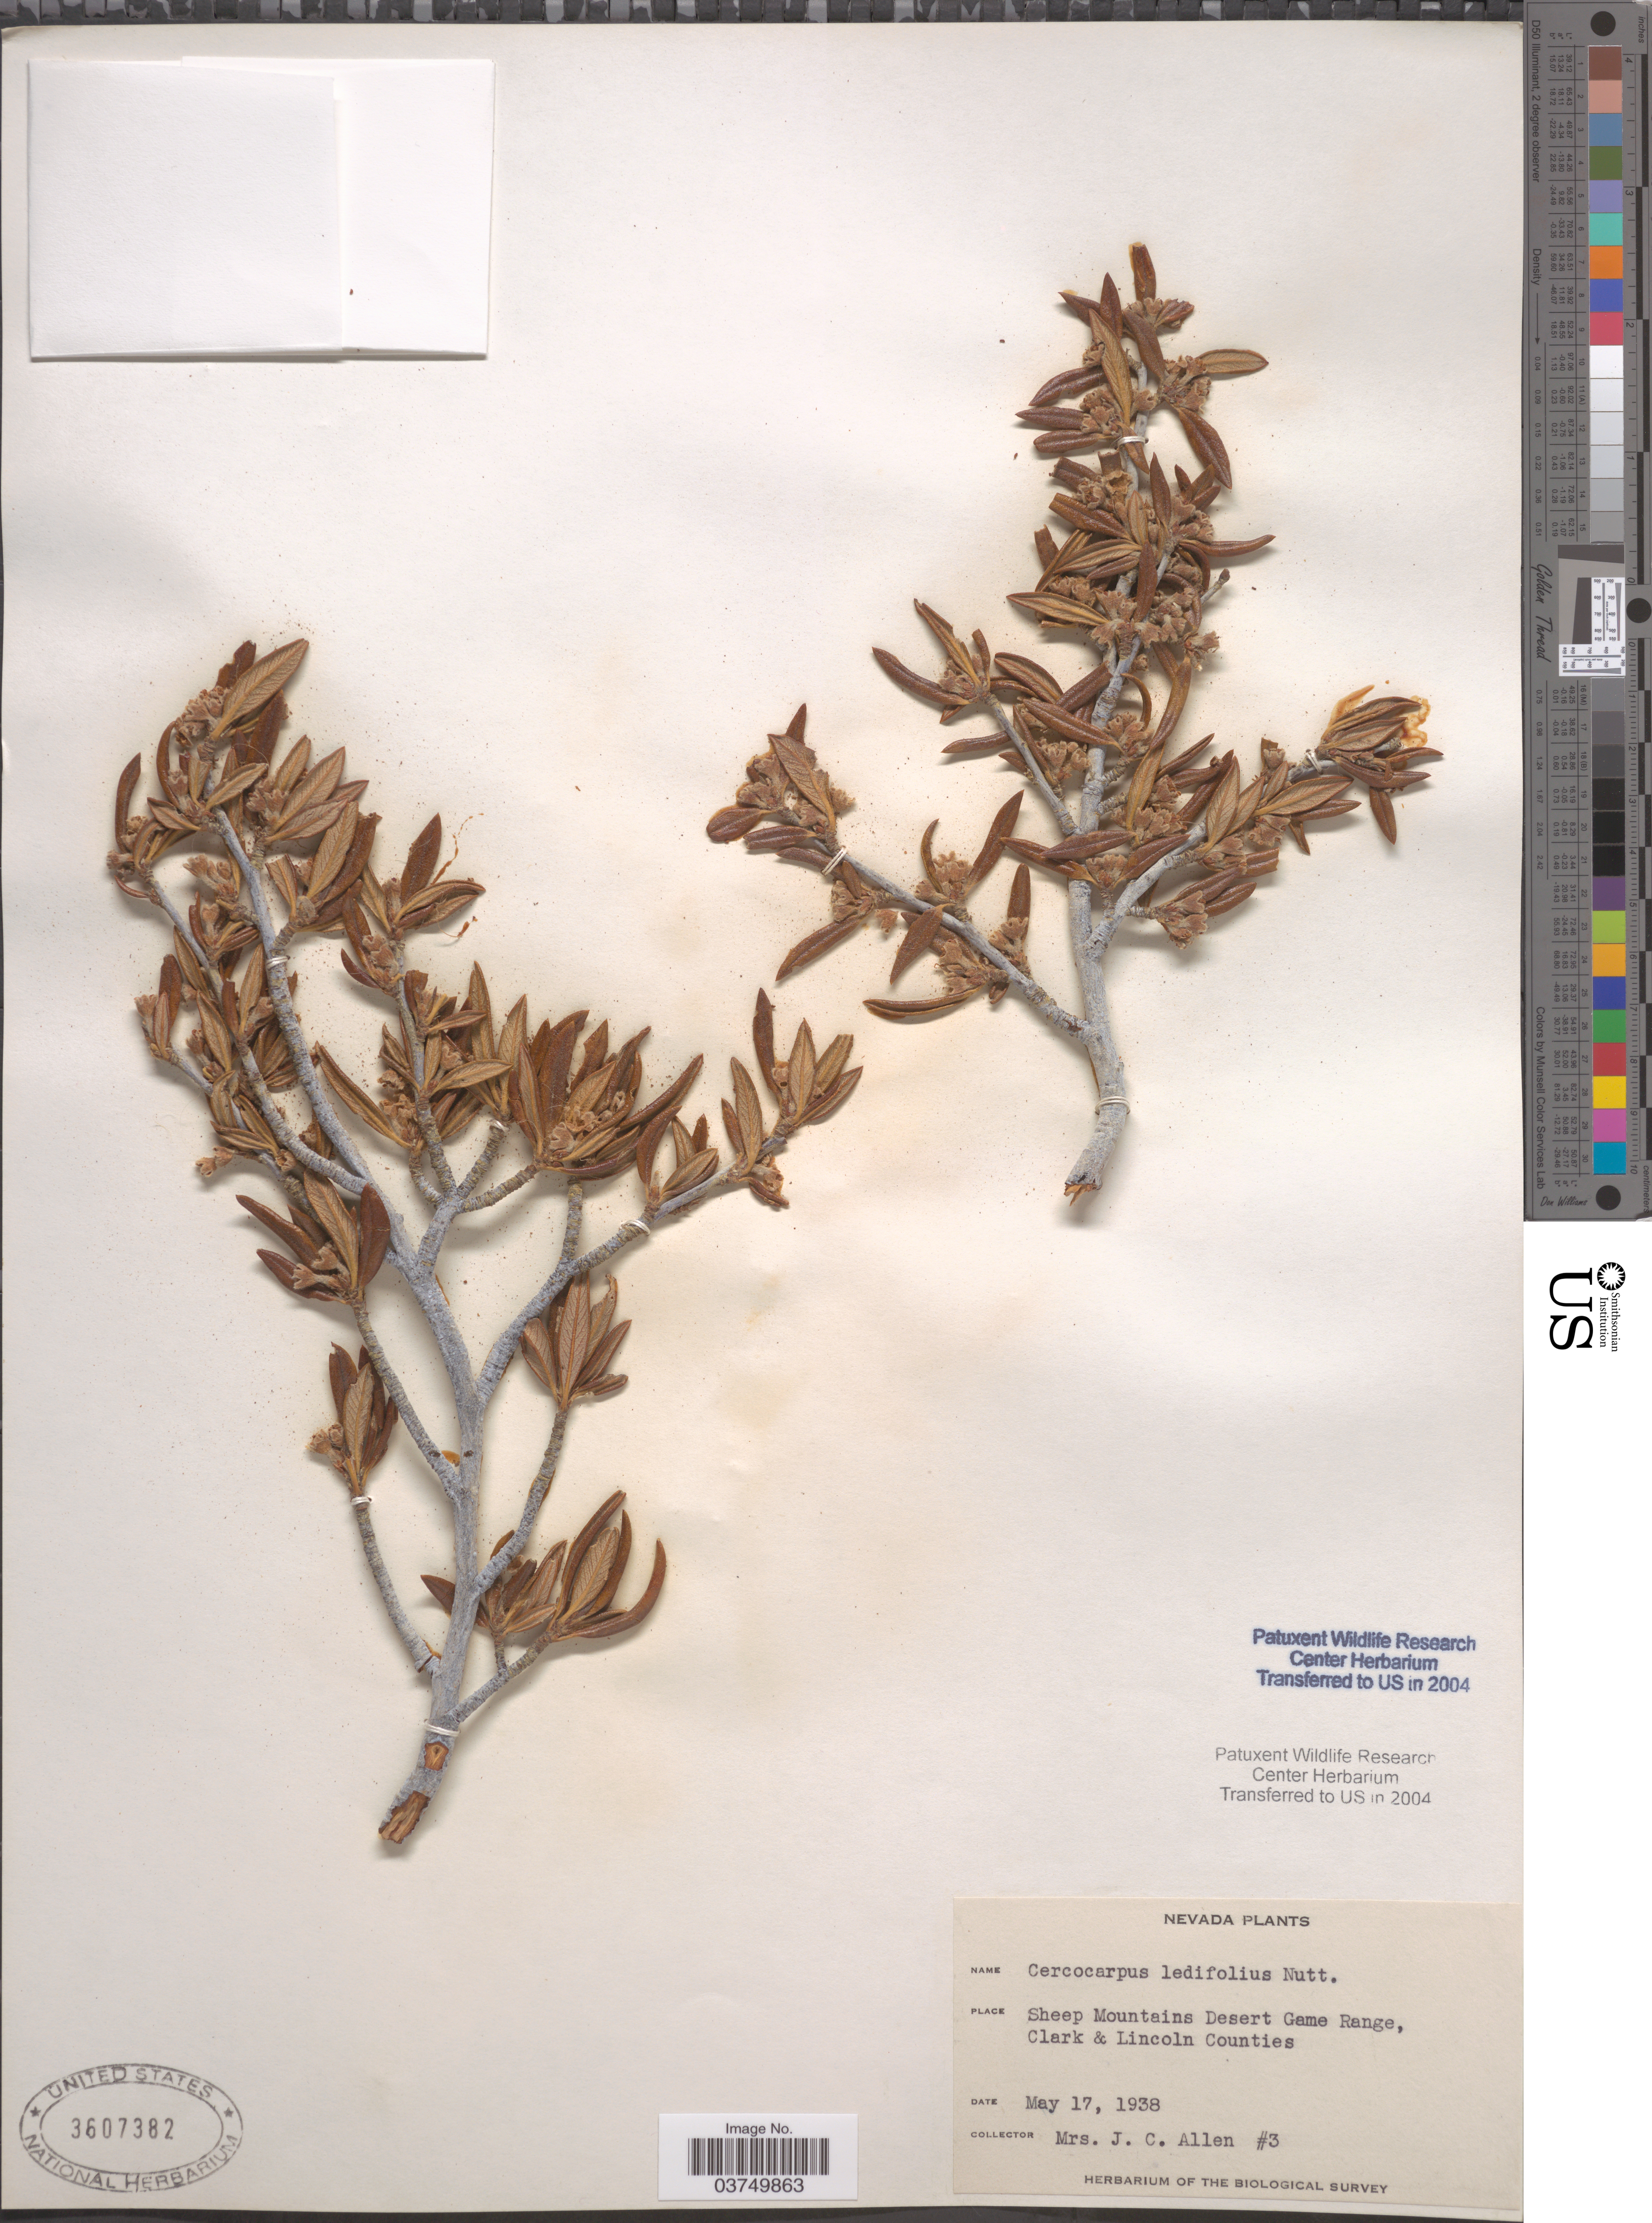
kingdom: Plantae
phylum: Tracheophyta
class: Magnoliopsida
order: Rosales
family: Rosaceae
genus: Cercocarpus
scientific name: Cercocarpus ledifolius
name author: Nutt.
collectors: Mrs. J. C. Allen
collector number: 3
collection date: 1938-05-17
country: United States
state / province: Nevada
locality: Sheep Mountains Desert Game Range, Clark & Lincoln Counties.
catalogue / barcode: US 3607382